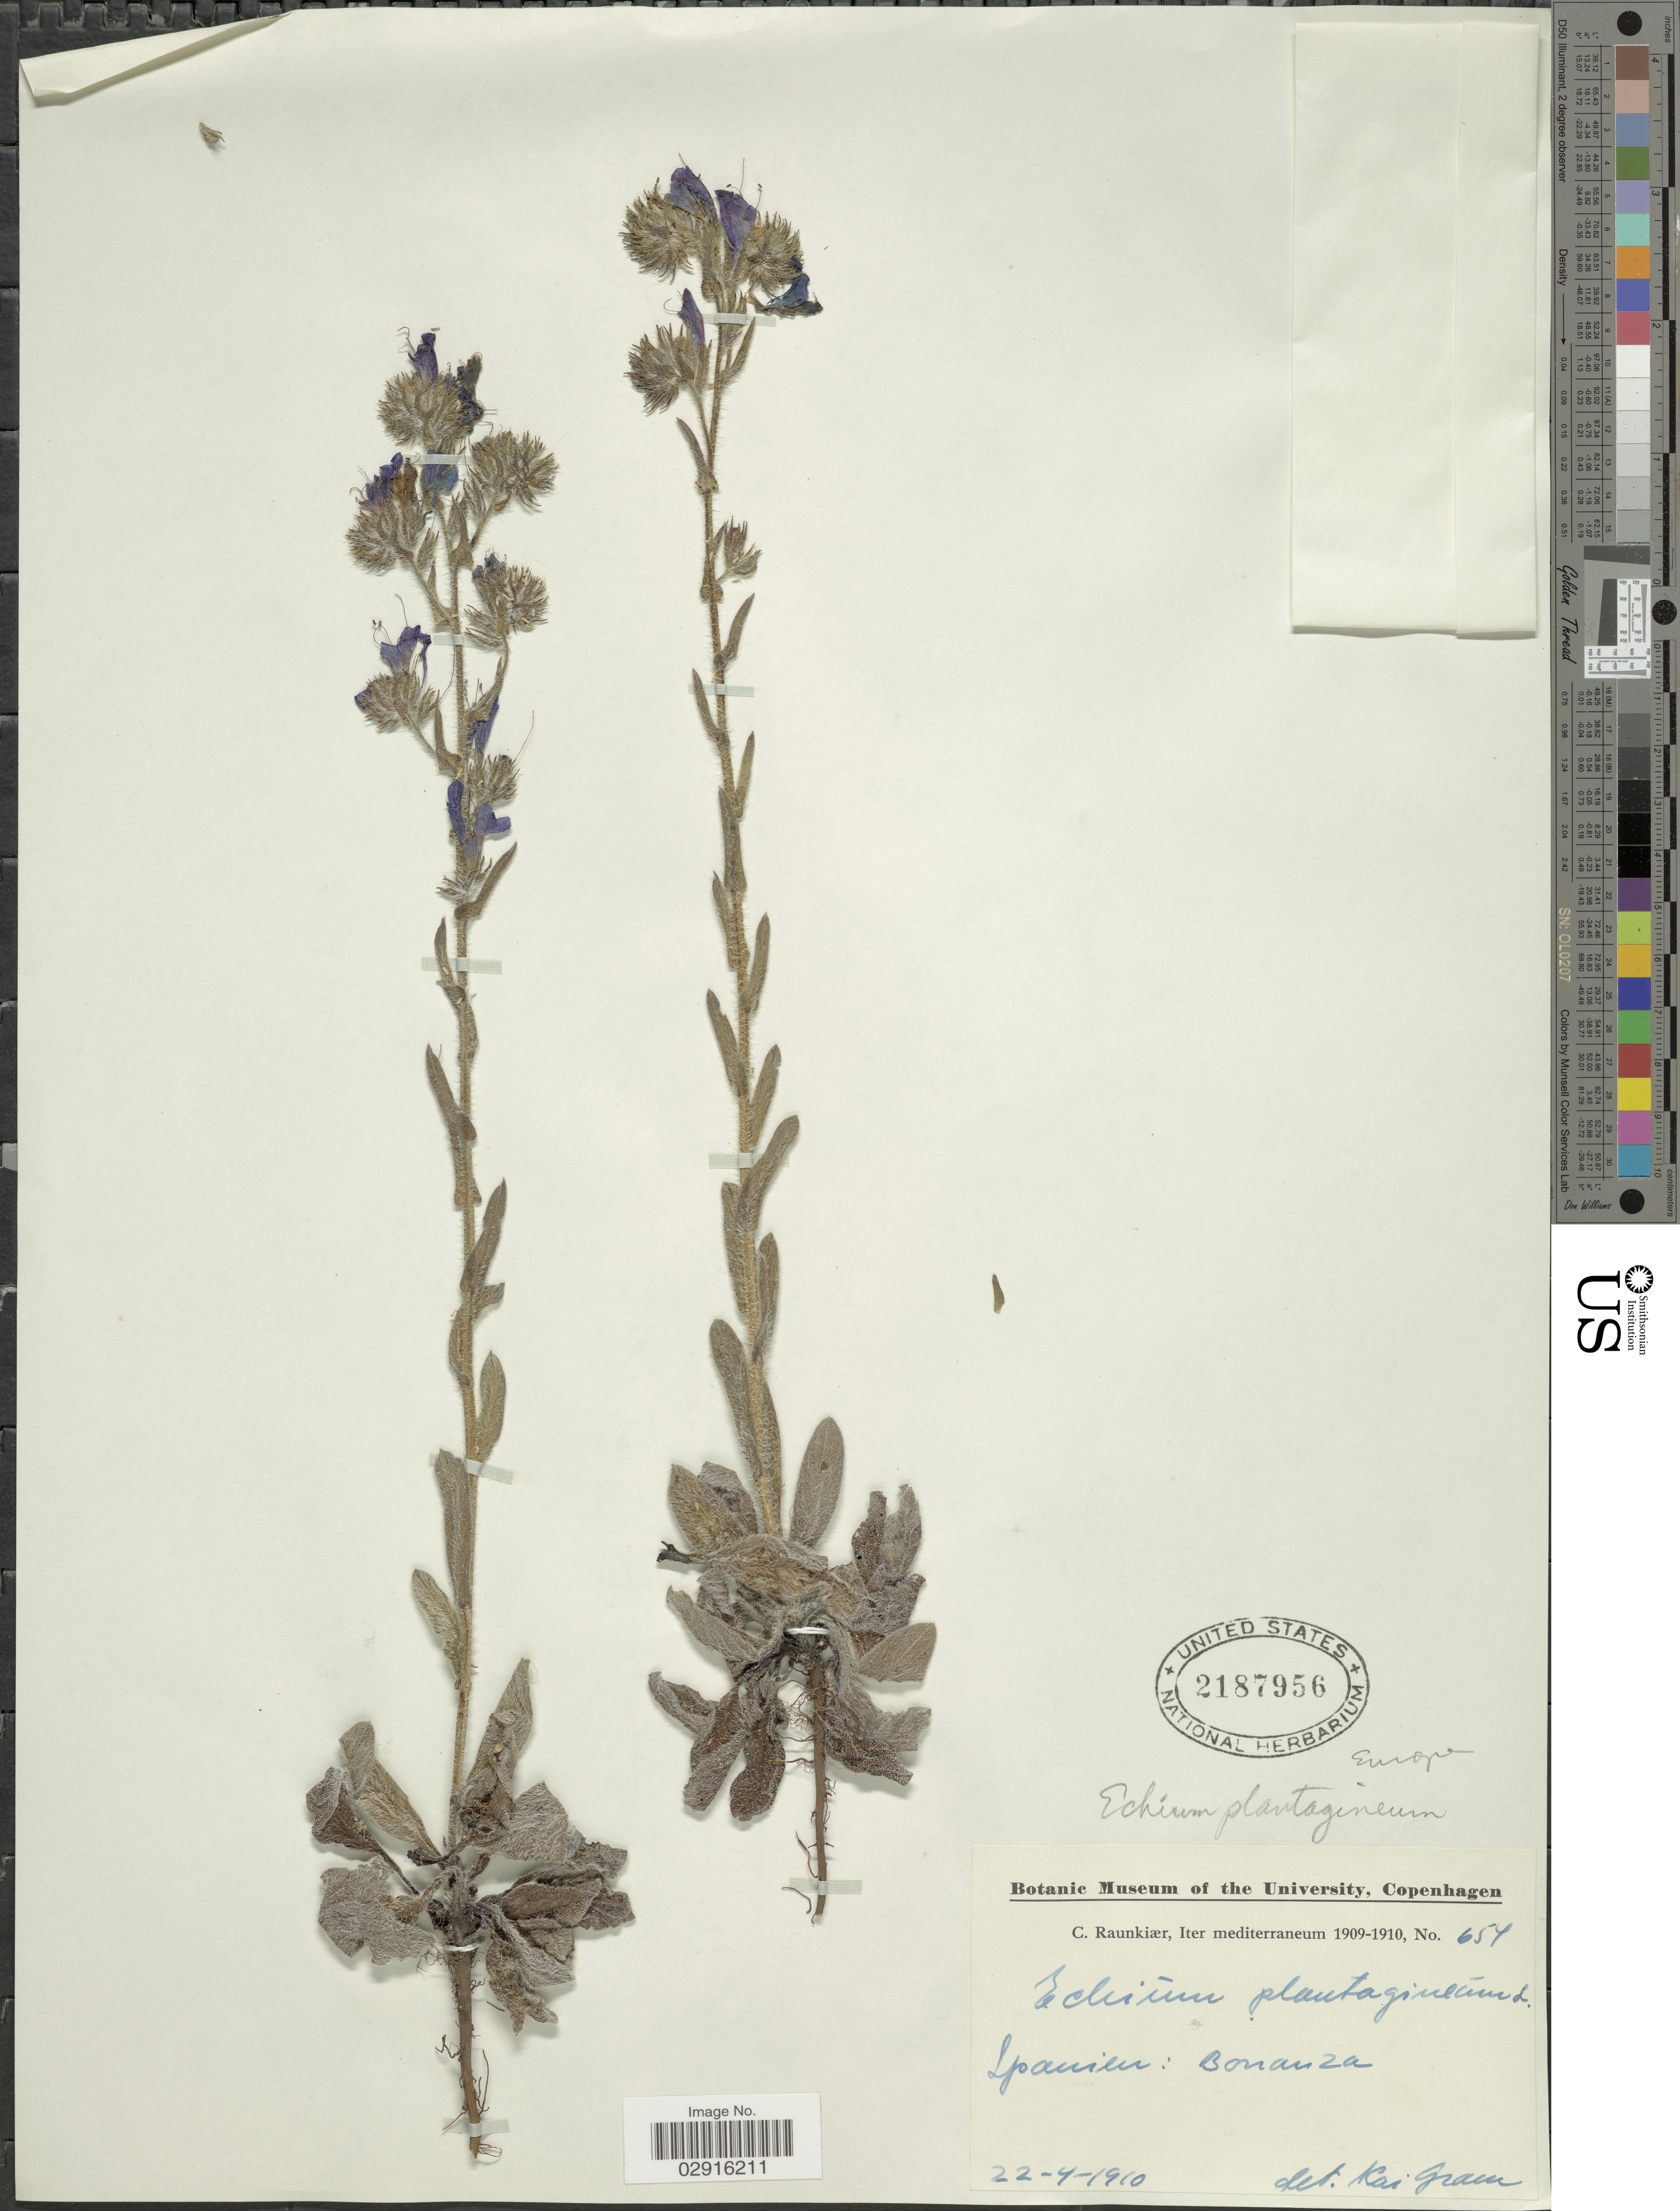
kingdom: Plantae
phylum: Tracheophyta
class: Magnoliopsida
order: Boraginales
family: Boraginaceae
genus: Echium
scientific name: Echium plantagineum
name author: L.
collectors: C. Raunkiær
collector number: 654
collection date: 1910-04-22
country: Spain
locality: Spanien: Bonanza.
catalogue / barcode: US 2187956